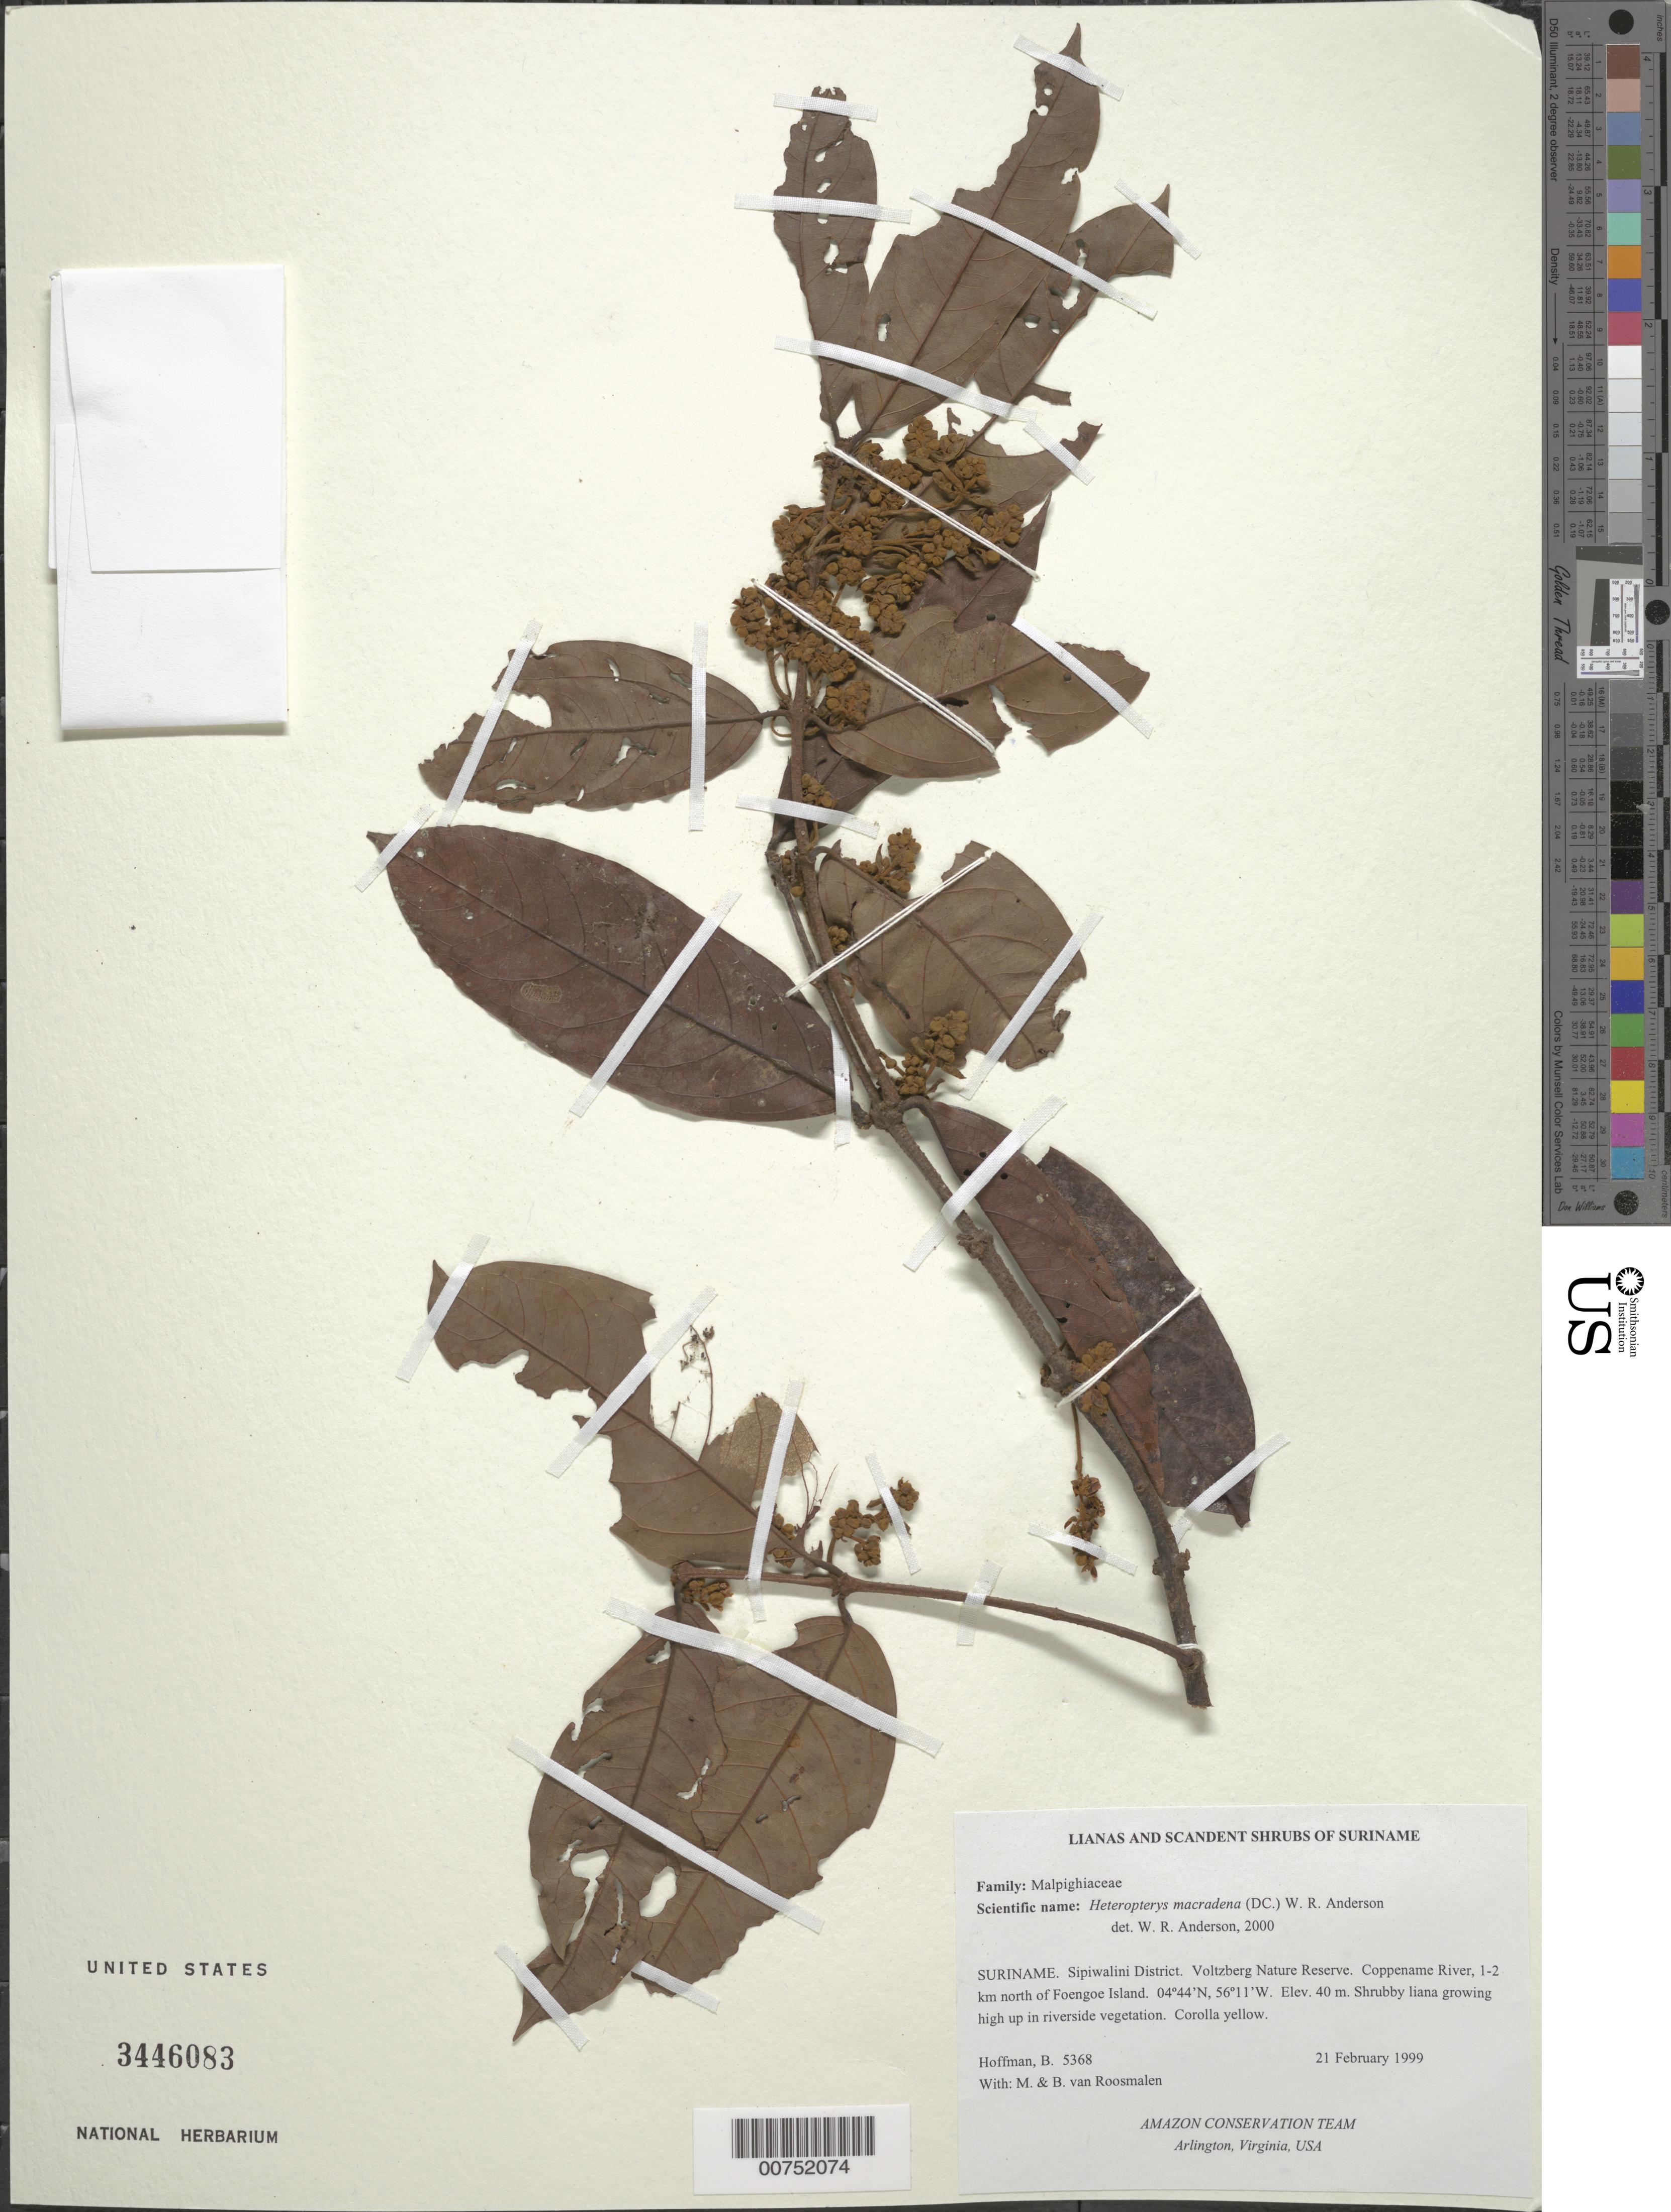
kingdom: Plantae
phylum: Tracheophyta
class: Magnoliopsida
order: Malpighiales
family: Malpighiaceae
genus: Heteropterys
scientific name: Heteropterys macradena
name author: (DC.) W.R. Anderson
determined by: Anderson, W. R., (MICH), University of Michigan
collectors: B. Hoffman, M. Roosmalen & B. Van Roosmalen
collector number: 5368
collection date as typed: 21 February 1999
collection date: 1999-02-21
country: Suriname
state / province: Sipaliwini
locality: Voltzberg Nature Reserve. Coppename River, 1-2 km N of Foengoe Island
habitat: Riverside vegetation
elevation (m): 40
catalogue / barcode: US 3446083